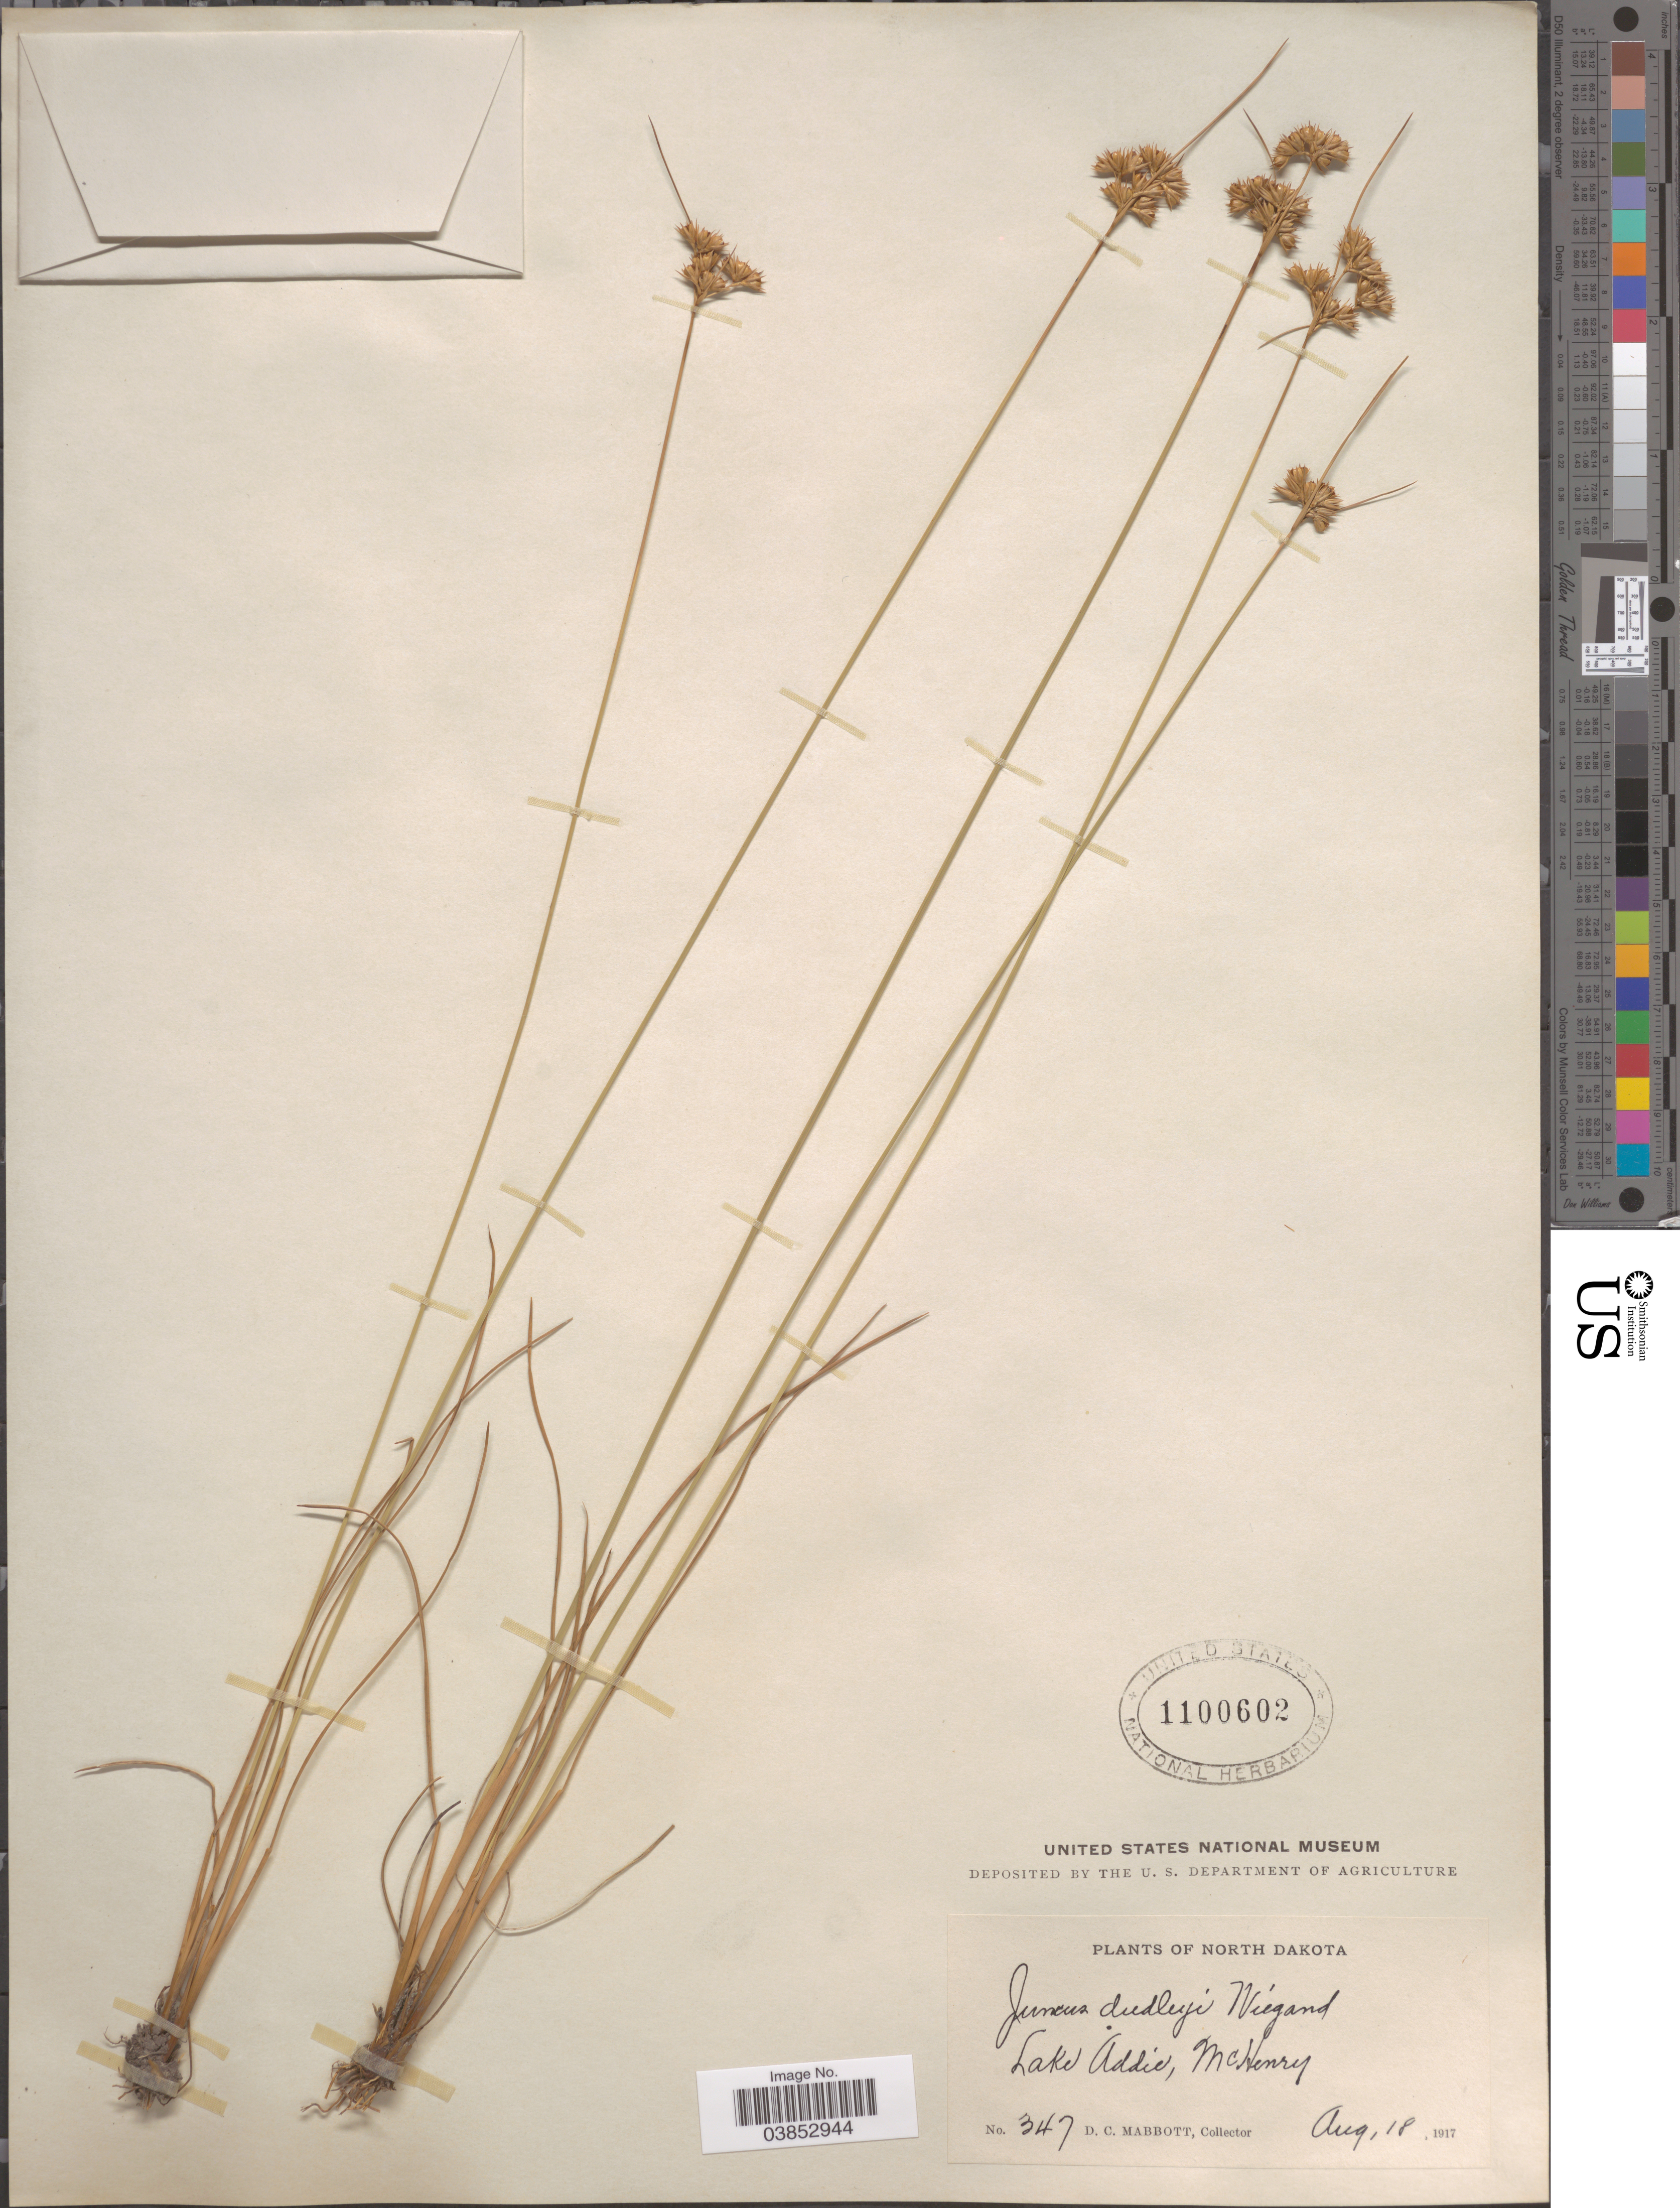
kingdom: Plantae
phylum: Tracheophyta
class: Liliopsida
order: Poales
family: Juncaceae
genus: Juncus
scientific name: Juncus dudleyi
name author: Wiegand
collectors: D. Mabbott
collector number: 347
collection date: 1917-08-18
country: United States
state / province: North Dakota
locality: Lake Addie, McHenry.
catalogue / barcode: US 1100602